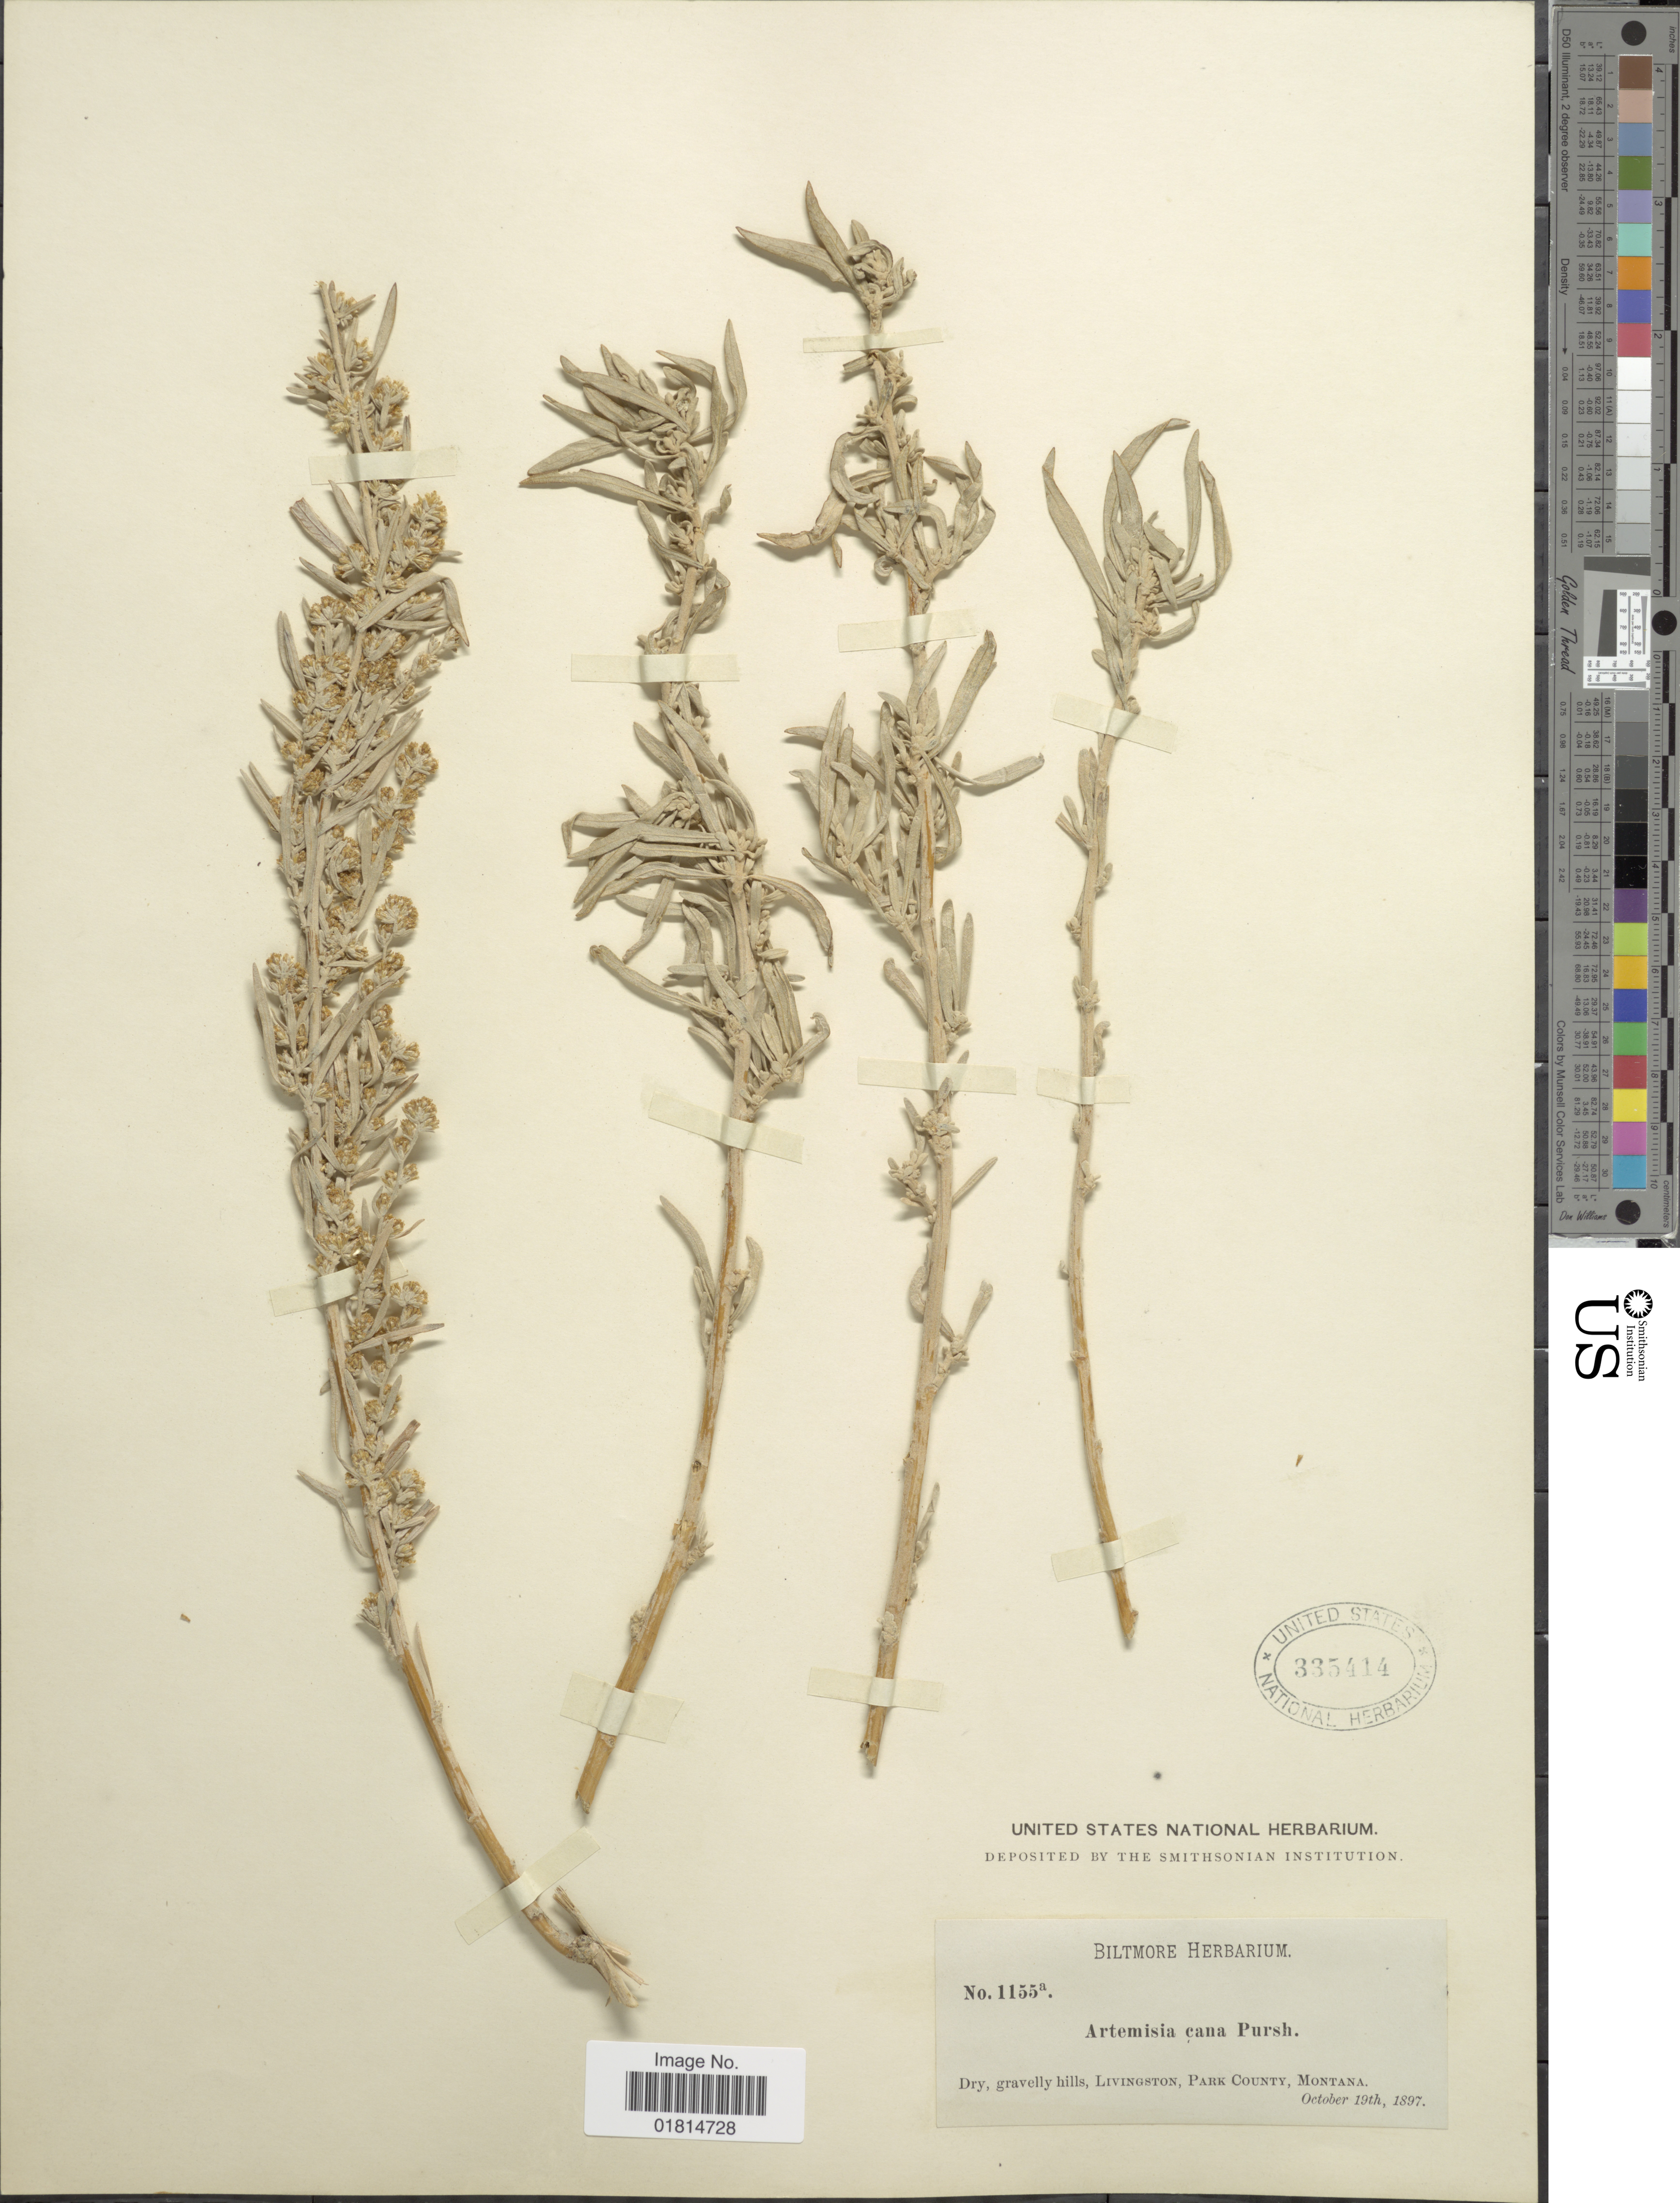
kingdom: Plantae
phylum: Tracheophyta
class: Magnoliopsida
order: Asterales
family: Asteraceae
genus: Artemisia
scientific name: Artemisia cana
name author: Pursh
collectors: ex herb. Biltmore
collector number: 1155a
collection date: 1897-10-19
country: United States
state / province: Montana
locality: Livingstone, Park County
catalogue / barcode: US 335414